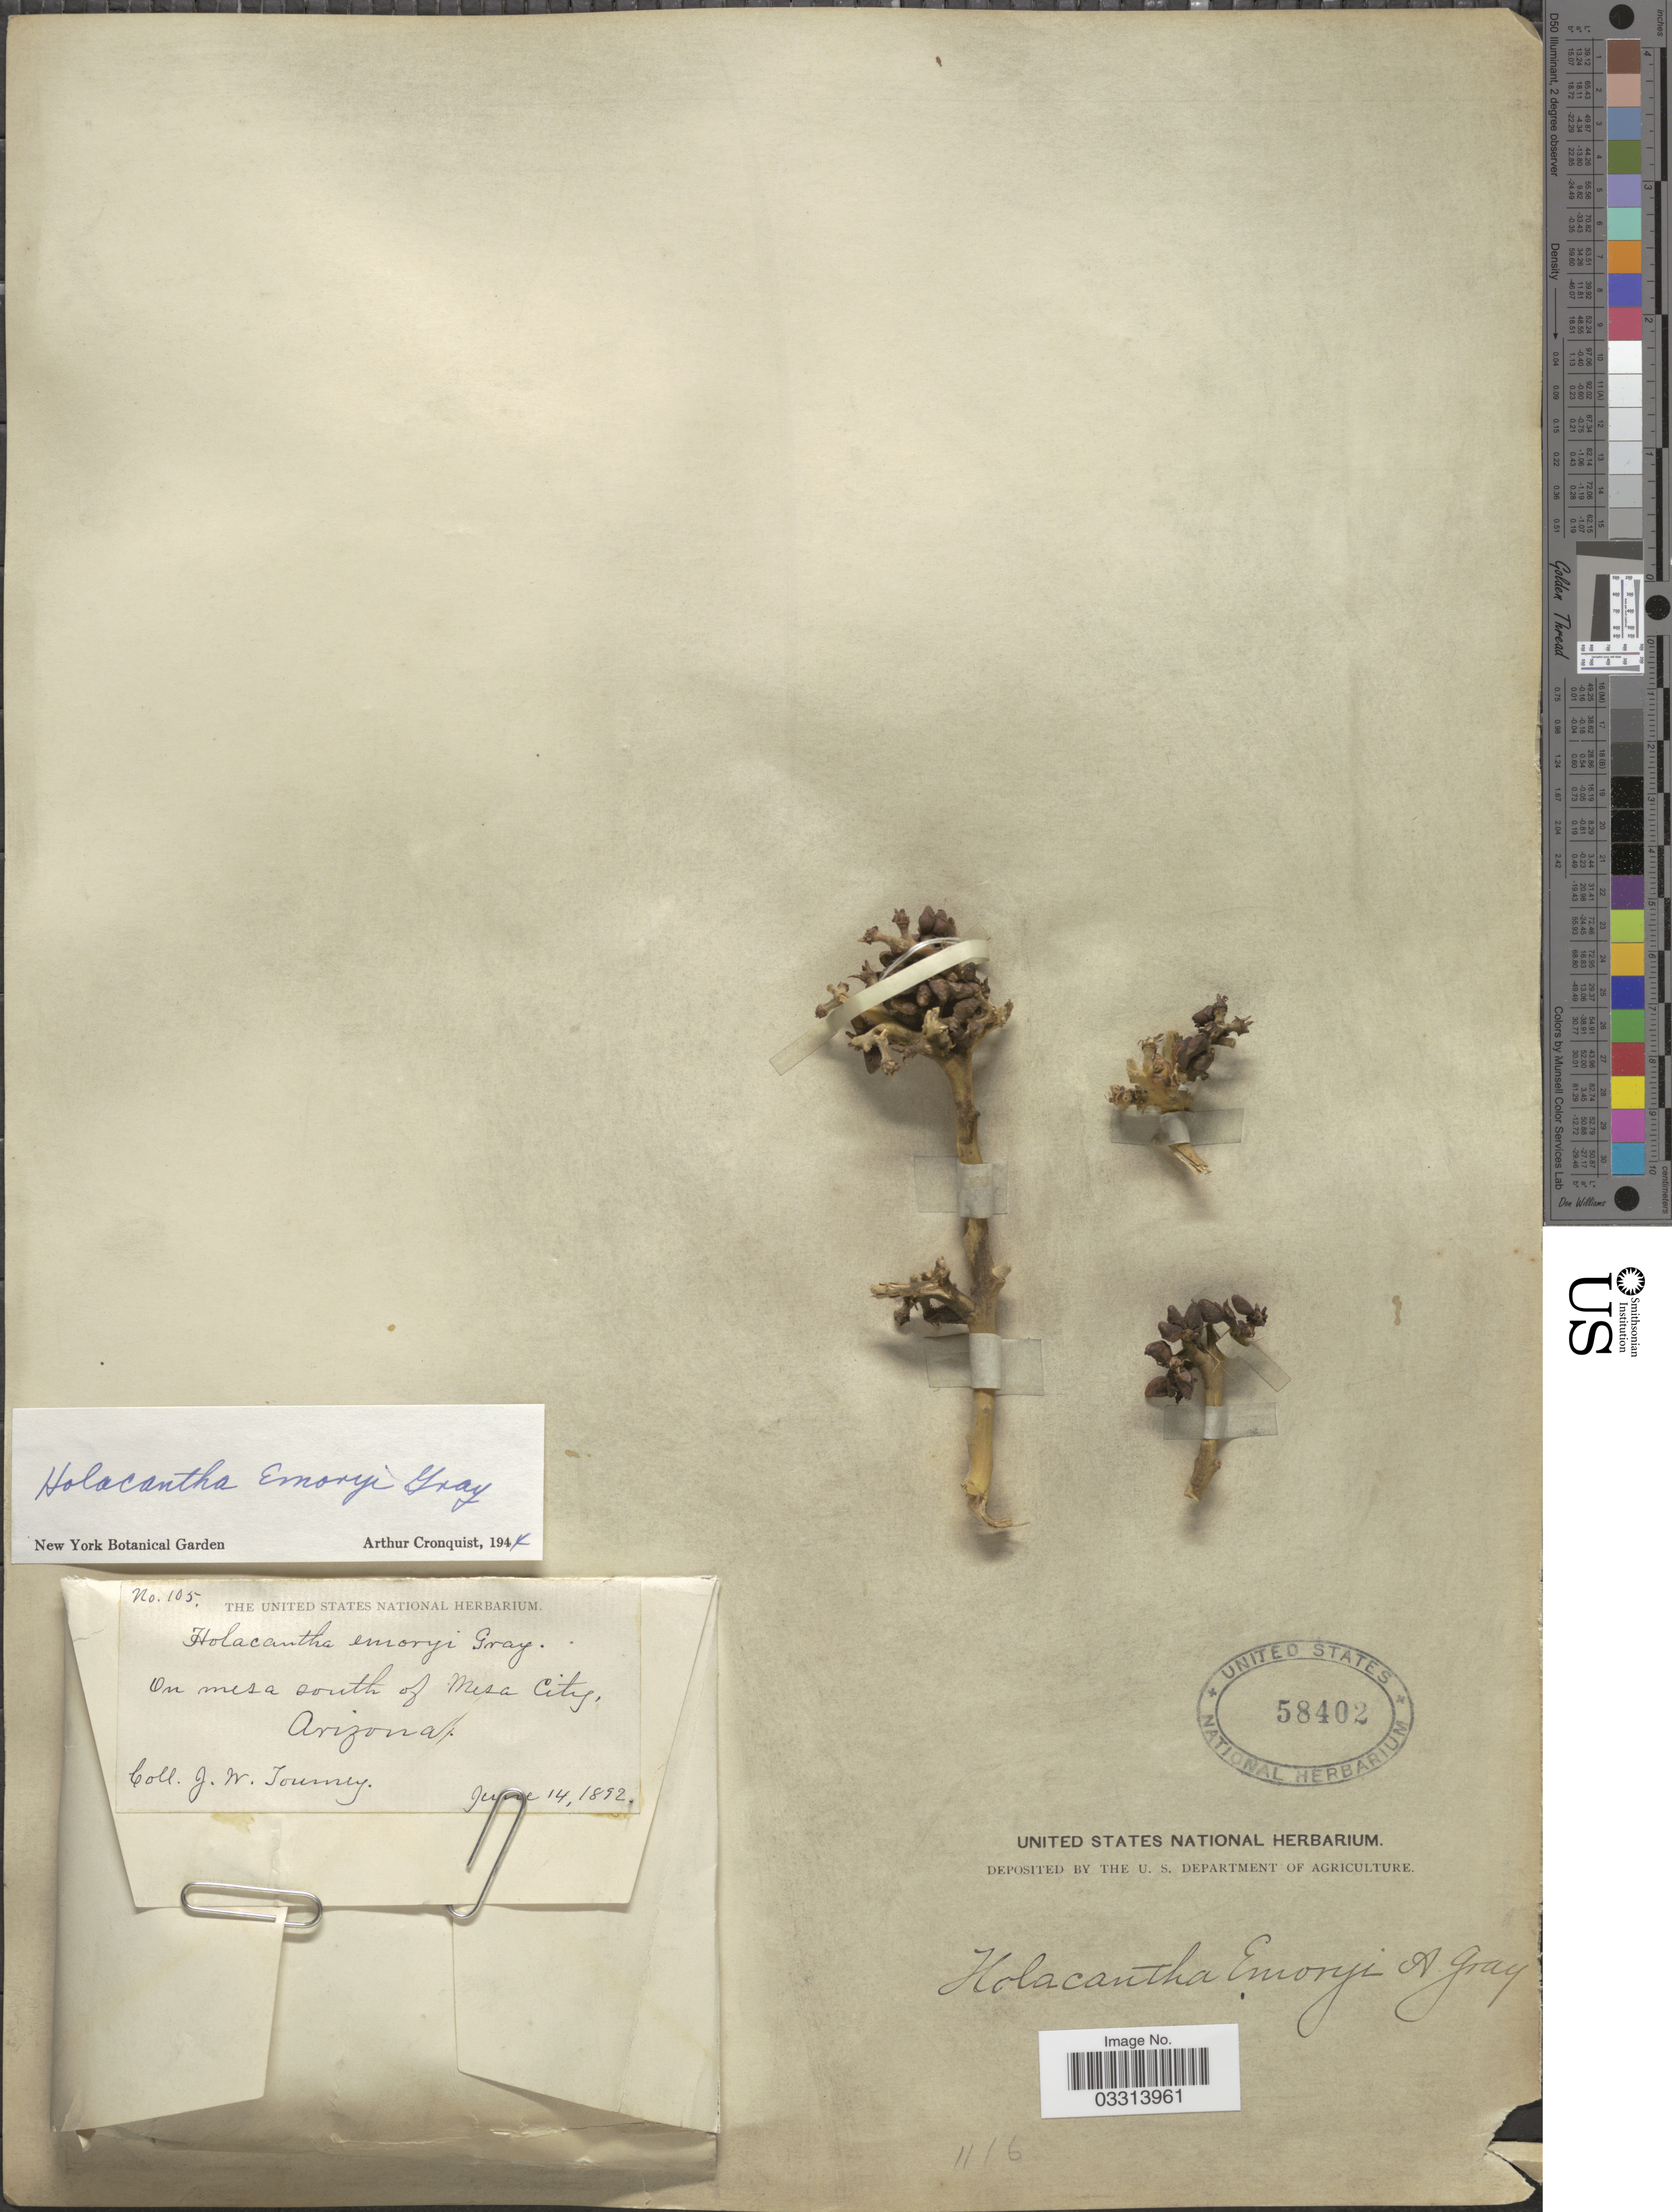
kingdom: Plantae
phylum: Tracheophyta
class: Magnoliopsida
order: Sapindales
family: Simaroubaceae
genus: Castela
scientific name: Castela emoryi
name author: (A. Gray) Moran & Felger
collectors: J. W. Toumey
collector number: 105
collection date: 1892-06-14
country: United States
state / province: Arizona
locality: On mesa south of Mesa City.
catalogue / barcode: US 58402